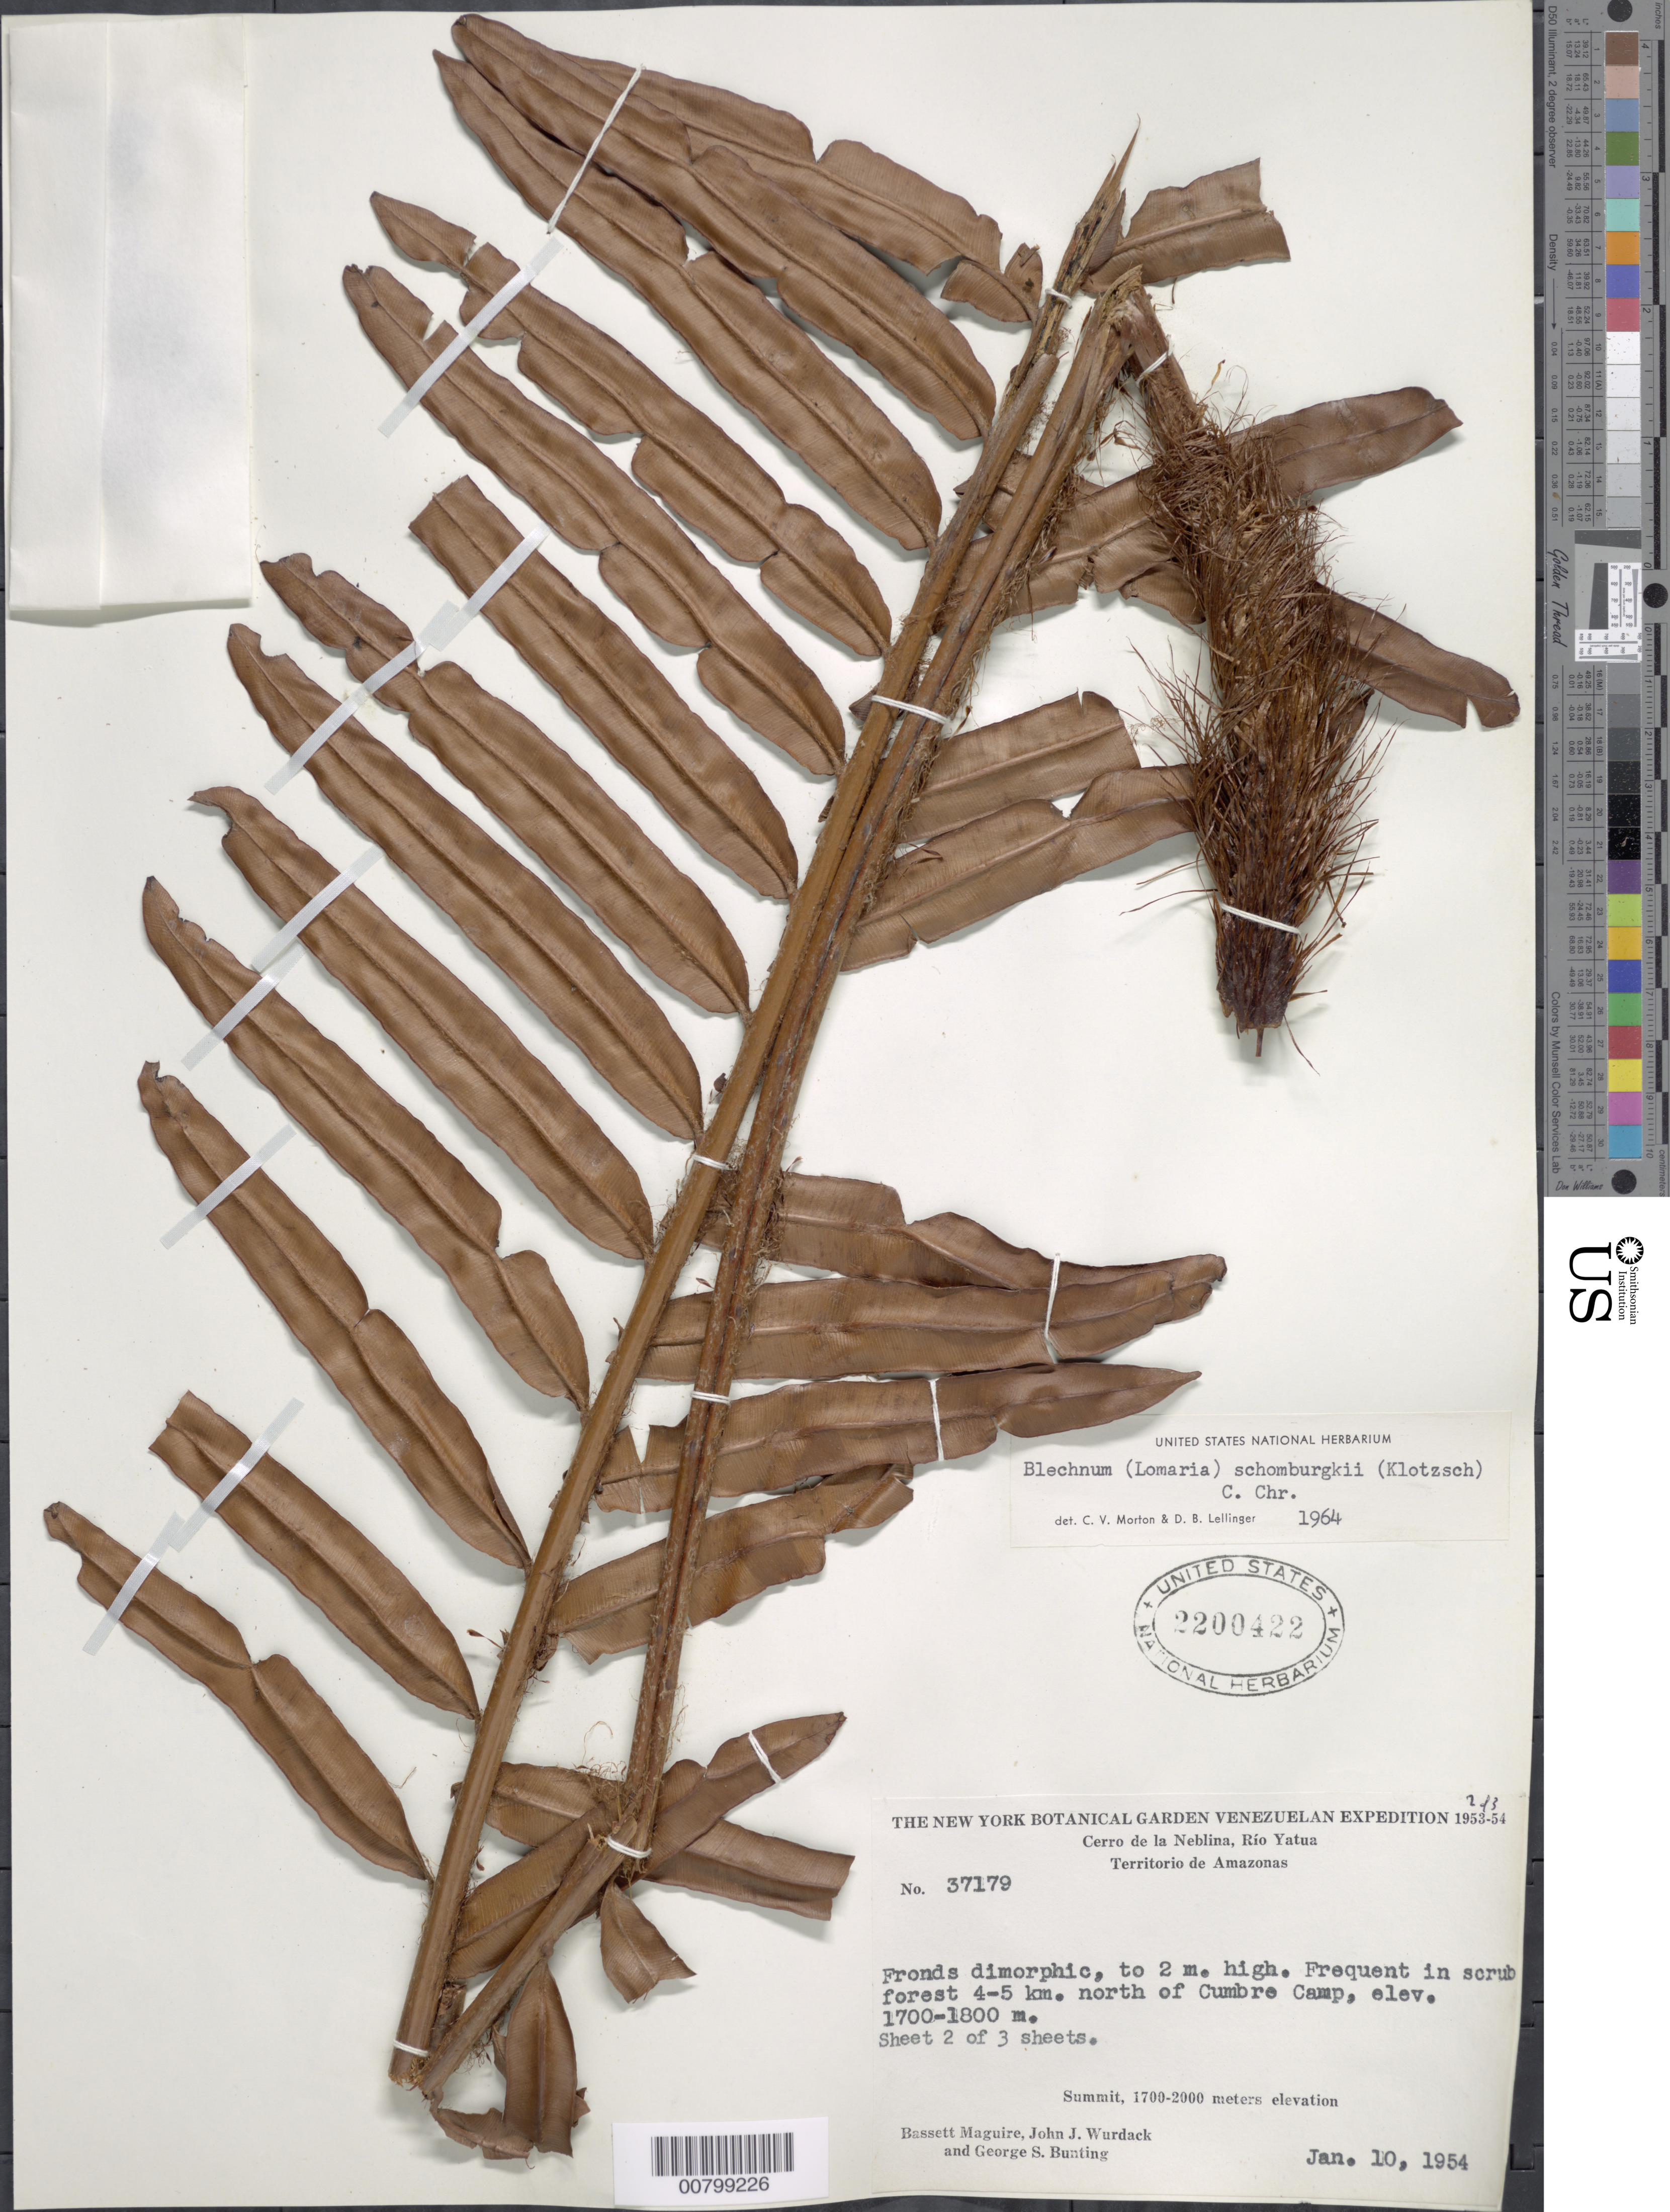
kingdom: Plantae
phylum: Tracheophyta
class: Polypodiopsida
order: Polypodiales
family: Blechnaceae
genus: Blechnum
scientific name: Blechnum schomburgkii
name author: (Klotzsch) C. Chr.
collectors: B. Maguire, J. J. Wurdack & G. S. Bunting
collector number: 37179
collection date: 1954-01-10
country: Venezuela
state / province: Amazonas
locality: Cerro de la Neblina, Rio Yatuam Frequent in scrub forest 4-5 km. north of Cumbre Camp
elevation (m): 1700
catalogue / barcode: US 2200422